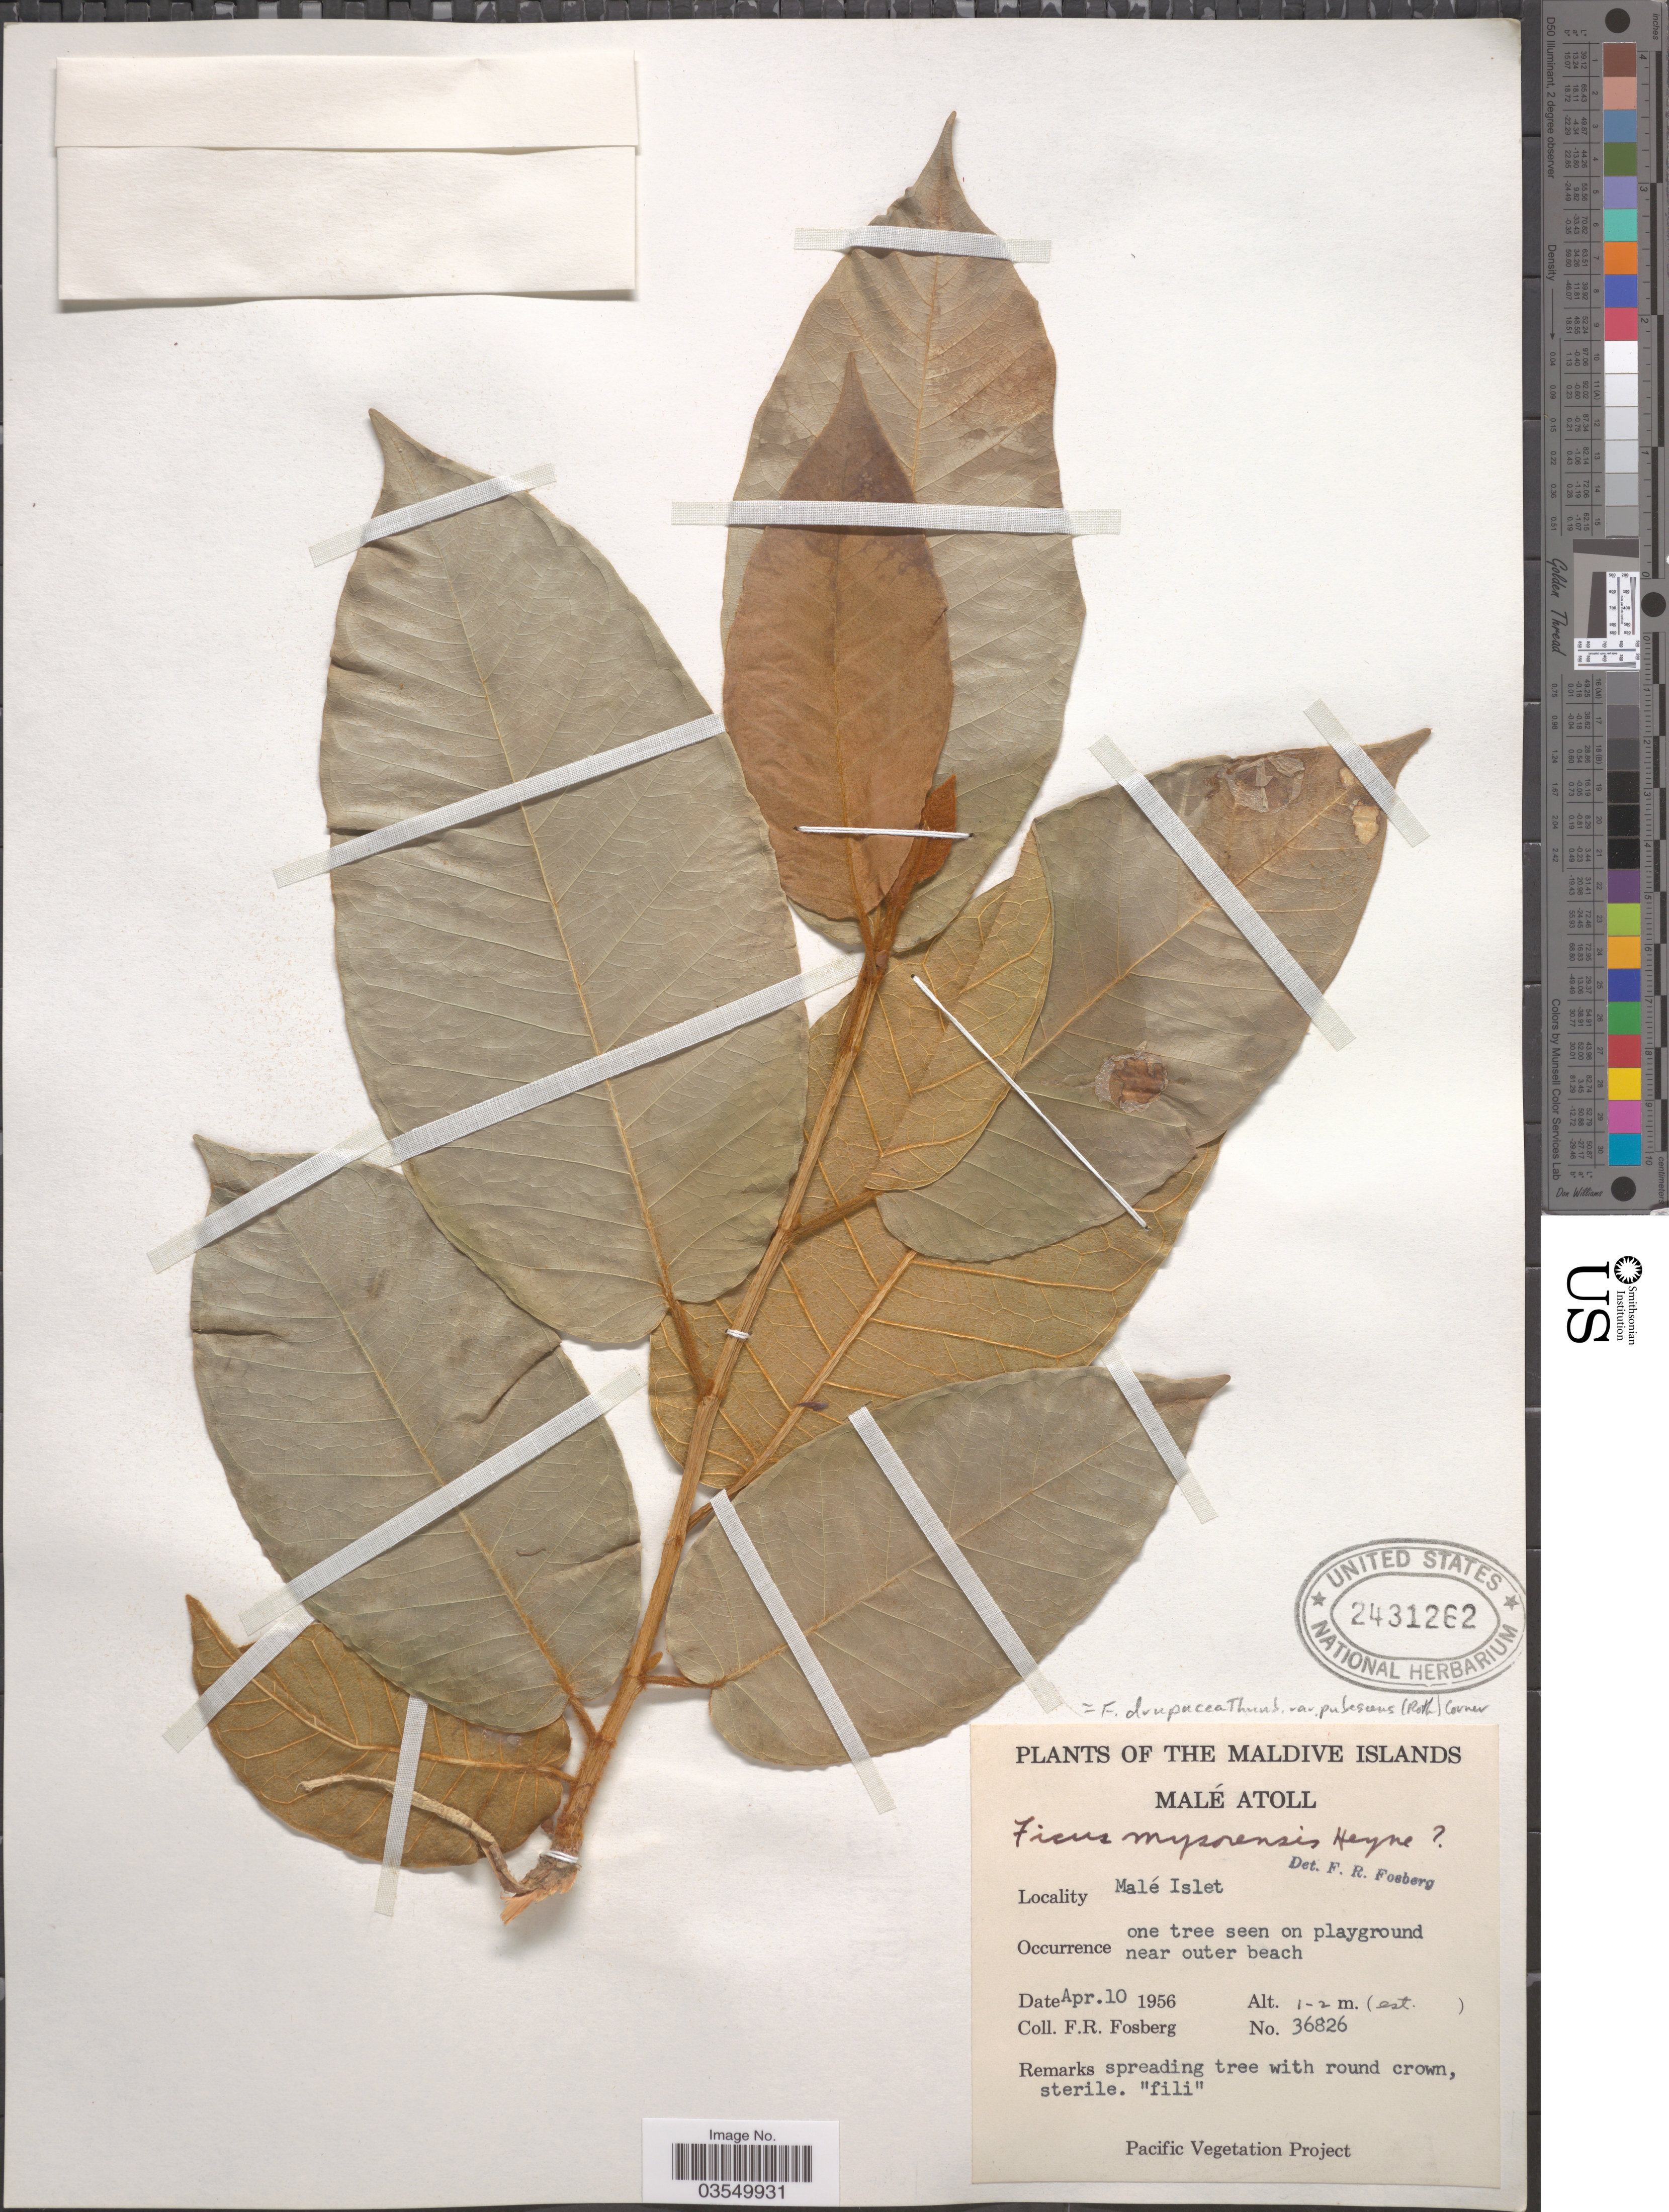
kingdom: Plantae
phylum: Tracheophyta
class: Magnoliopsida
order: Rosales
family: Moraceae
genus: Ficus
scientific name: Ficus drupacea var. pubescens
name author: (Roth) Corner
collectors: F. R. Fosberg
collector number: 36826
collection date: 1956-04-10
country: Maldive Islands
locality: Malé Atoll. Malé Islet.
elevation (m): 1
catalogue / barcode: US 2431262